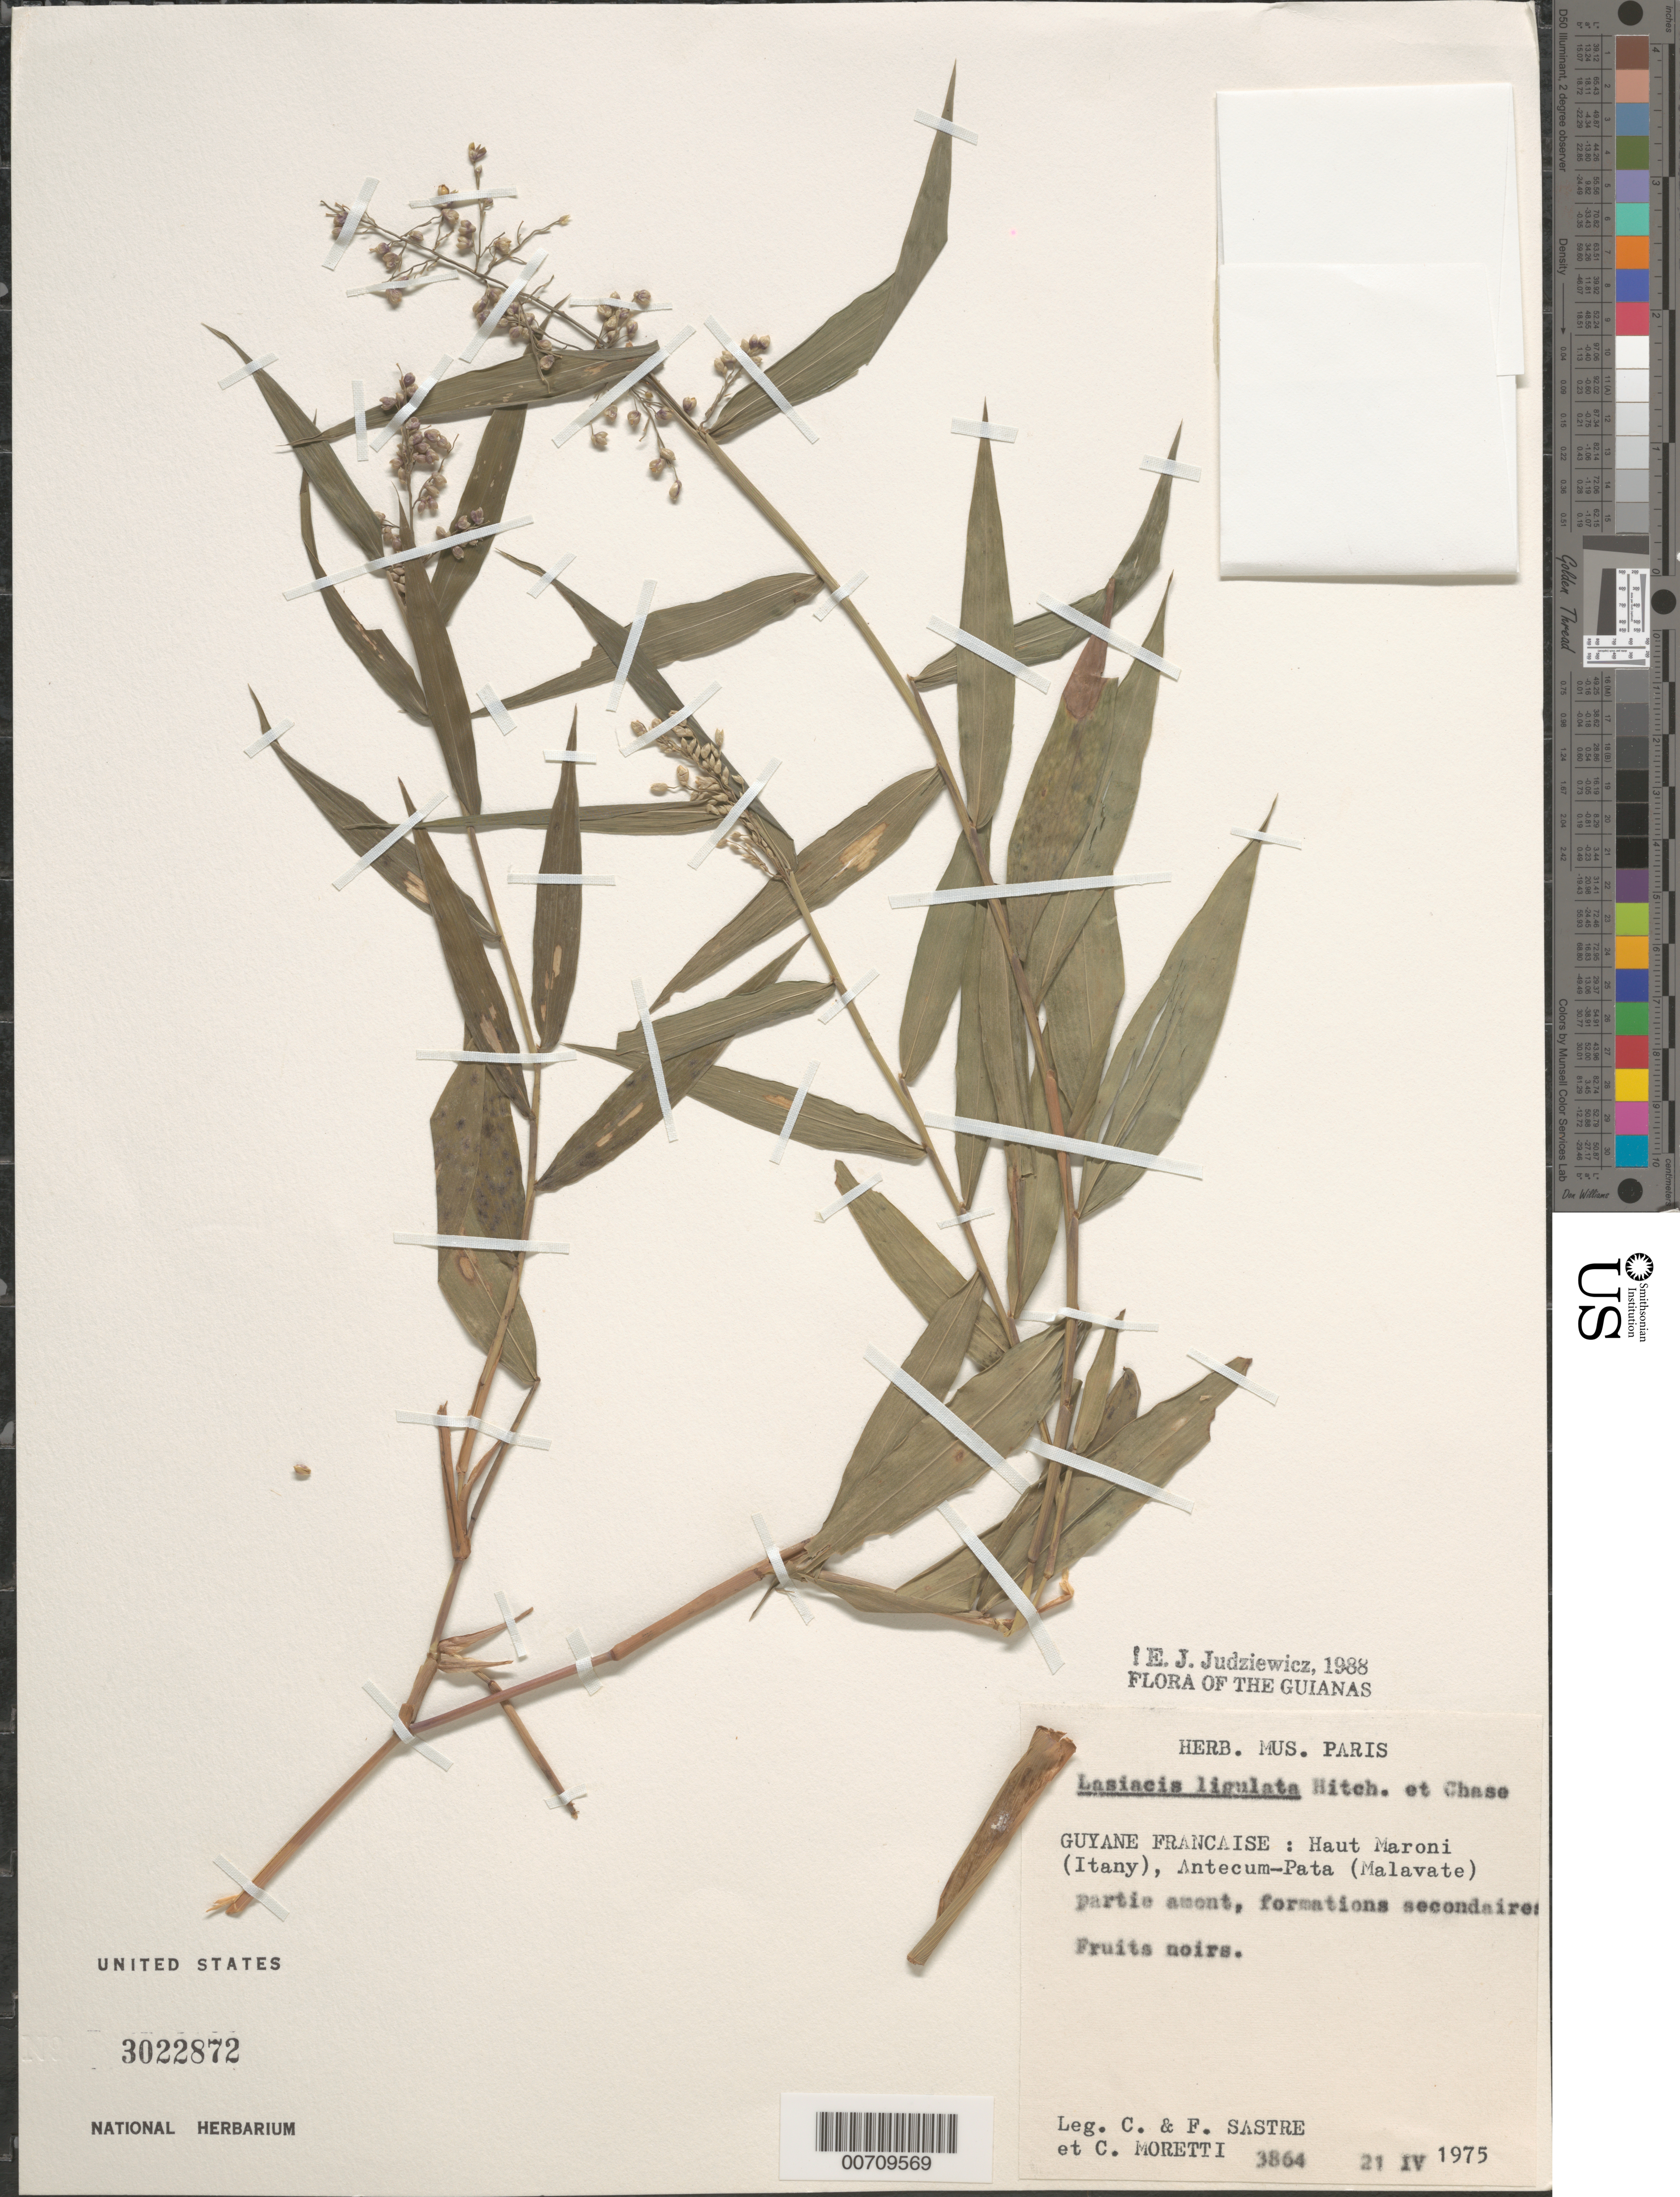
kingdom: Plantae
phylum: Tracheophyta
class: Liliopsida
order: Poales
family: Poaceae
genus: Lasiacis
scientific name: Lasiacis ligulata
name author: Hitchc. & Chase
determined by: Judziewicz, E. J.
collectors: C. H. L. Sastre, F. Sastre & C. Moretti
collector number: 3864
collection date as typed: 21-Apr-75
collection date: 1975-04-21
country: French Guiana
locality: Haut Maroni (Itany), Antecum-Pata (Malvate)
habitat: Partie amont, formations secondaires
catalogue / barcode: US 3022872